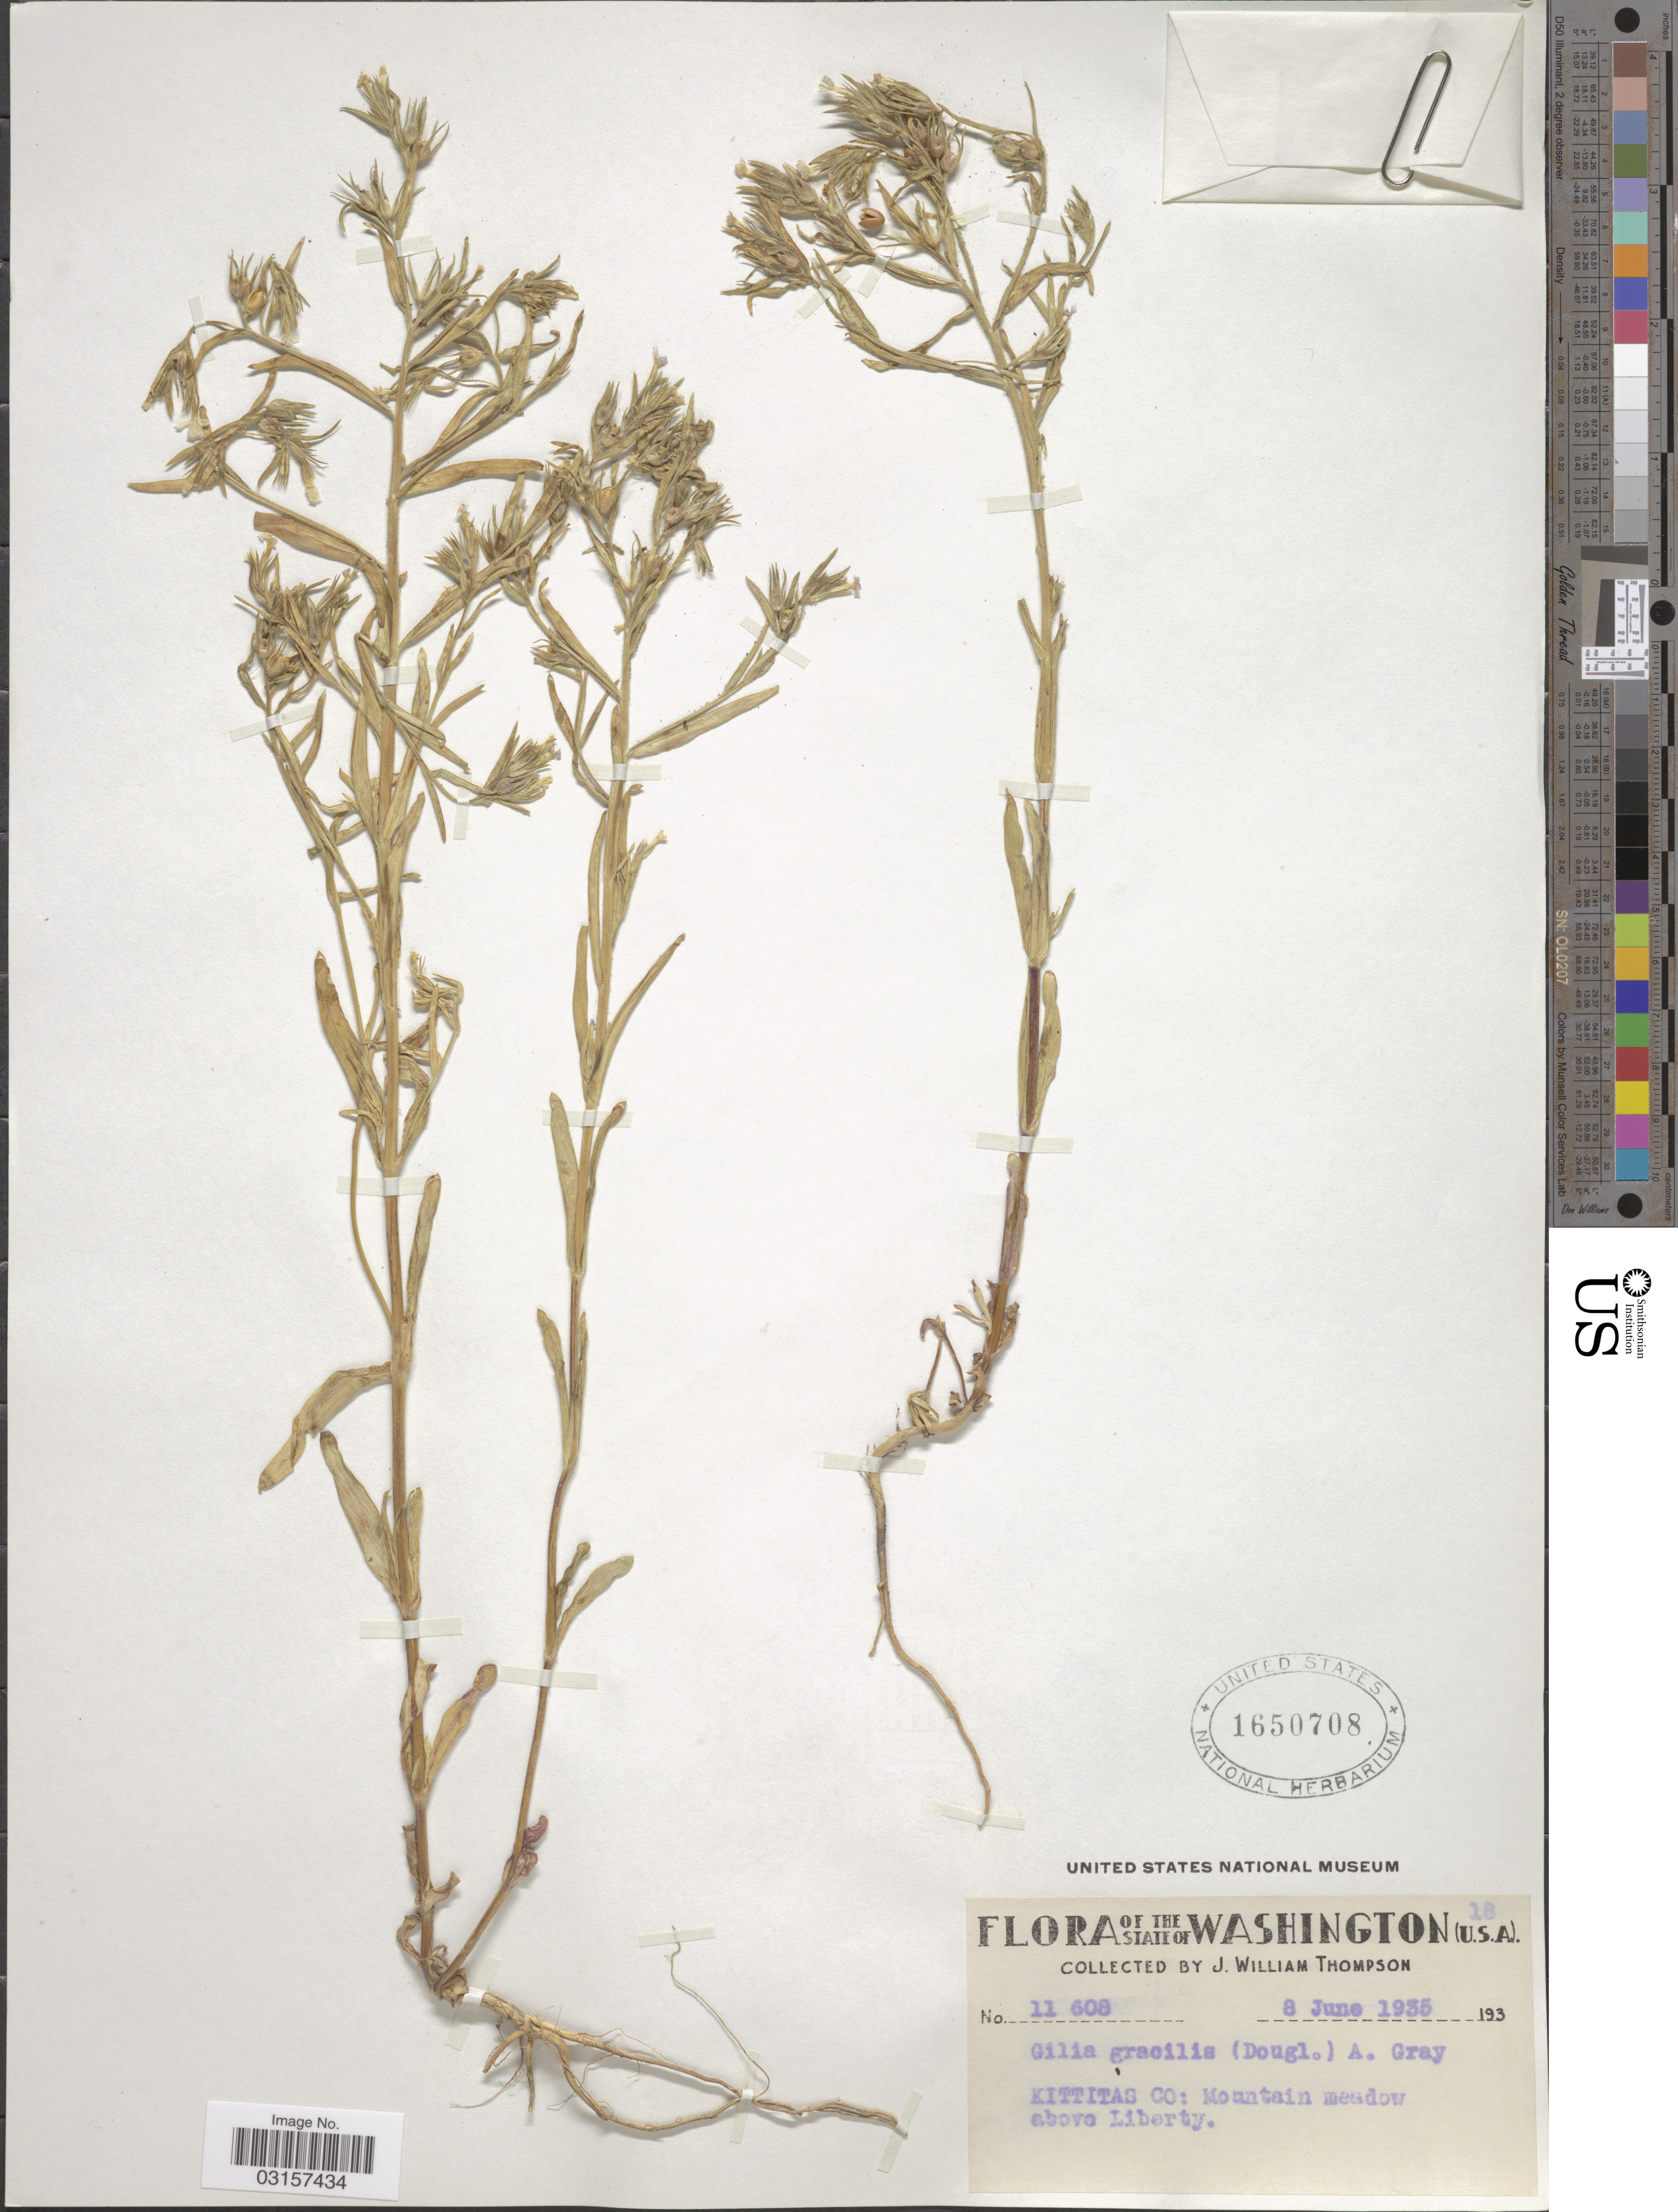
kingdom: Plantae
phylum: Tracheophyta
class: Magnoliopsida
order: Ericales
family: Polemoniaceae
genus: Microsteris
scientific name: Microsteris gracilis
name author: (Hook.) Greene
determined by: (US) Smithsonian Institution - National Museum of Natural History - Department of Botany (UNITED STATES)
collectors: J. W. Thompson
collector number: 11608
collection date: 1935-06-08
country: United States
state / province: Washington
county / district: Kittitas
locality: Kittitas Co: Mountain meadow above Liberty.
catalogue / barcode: US 1650708